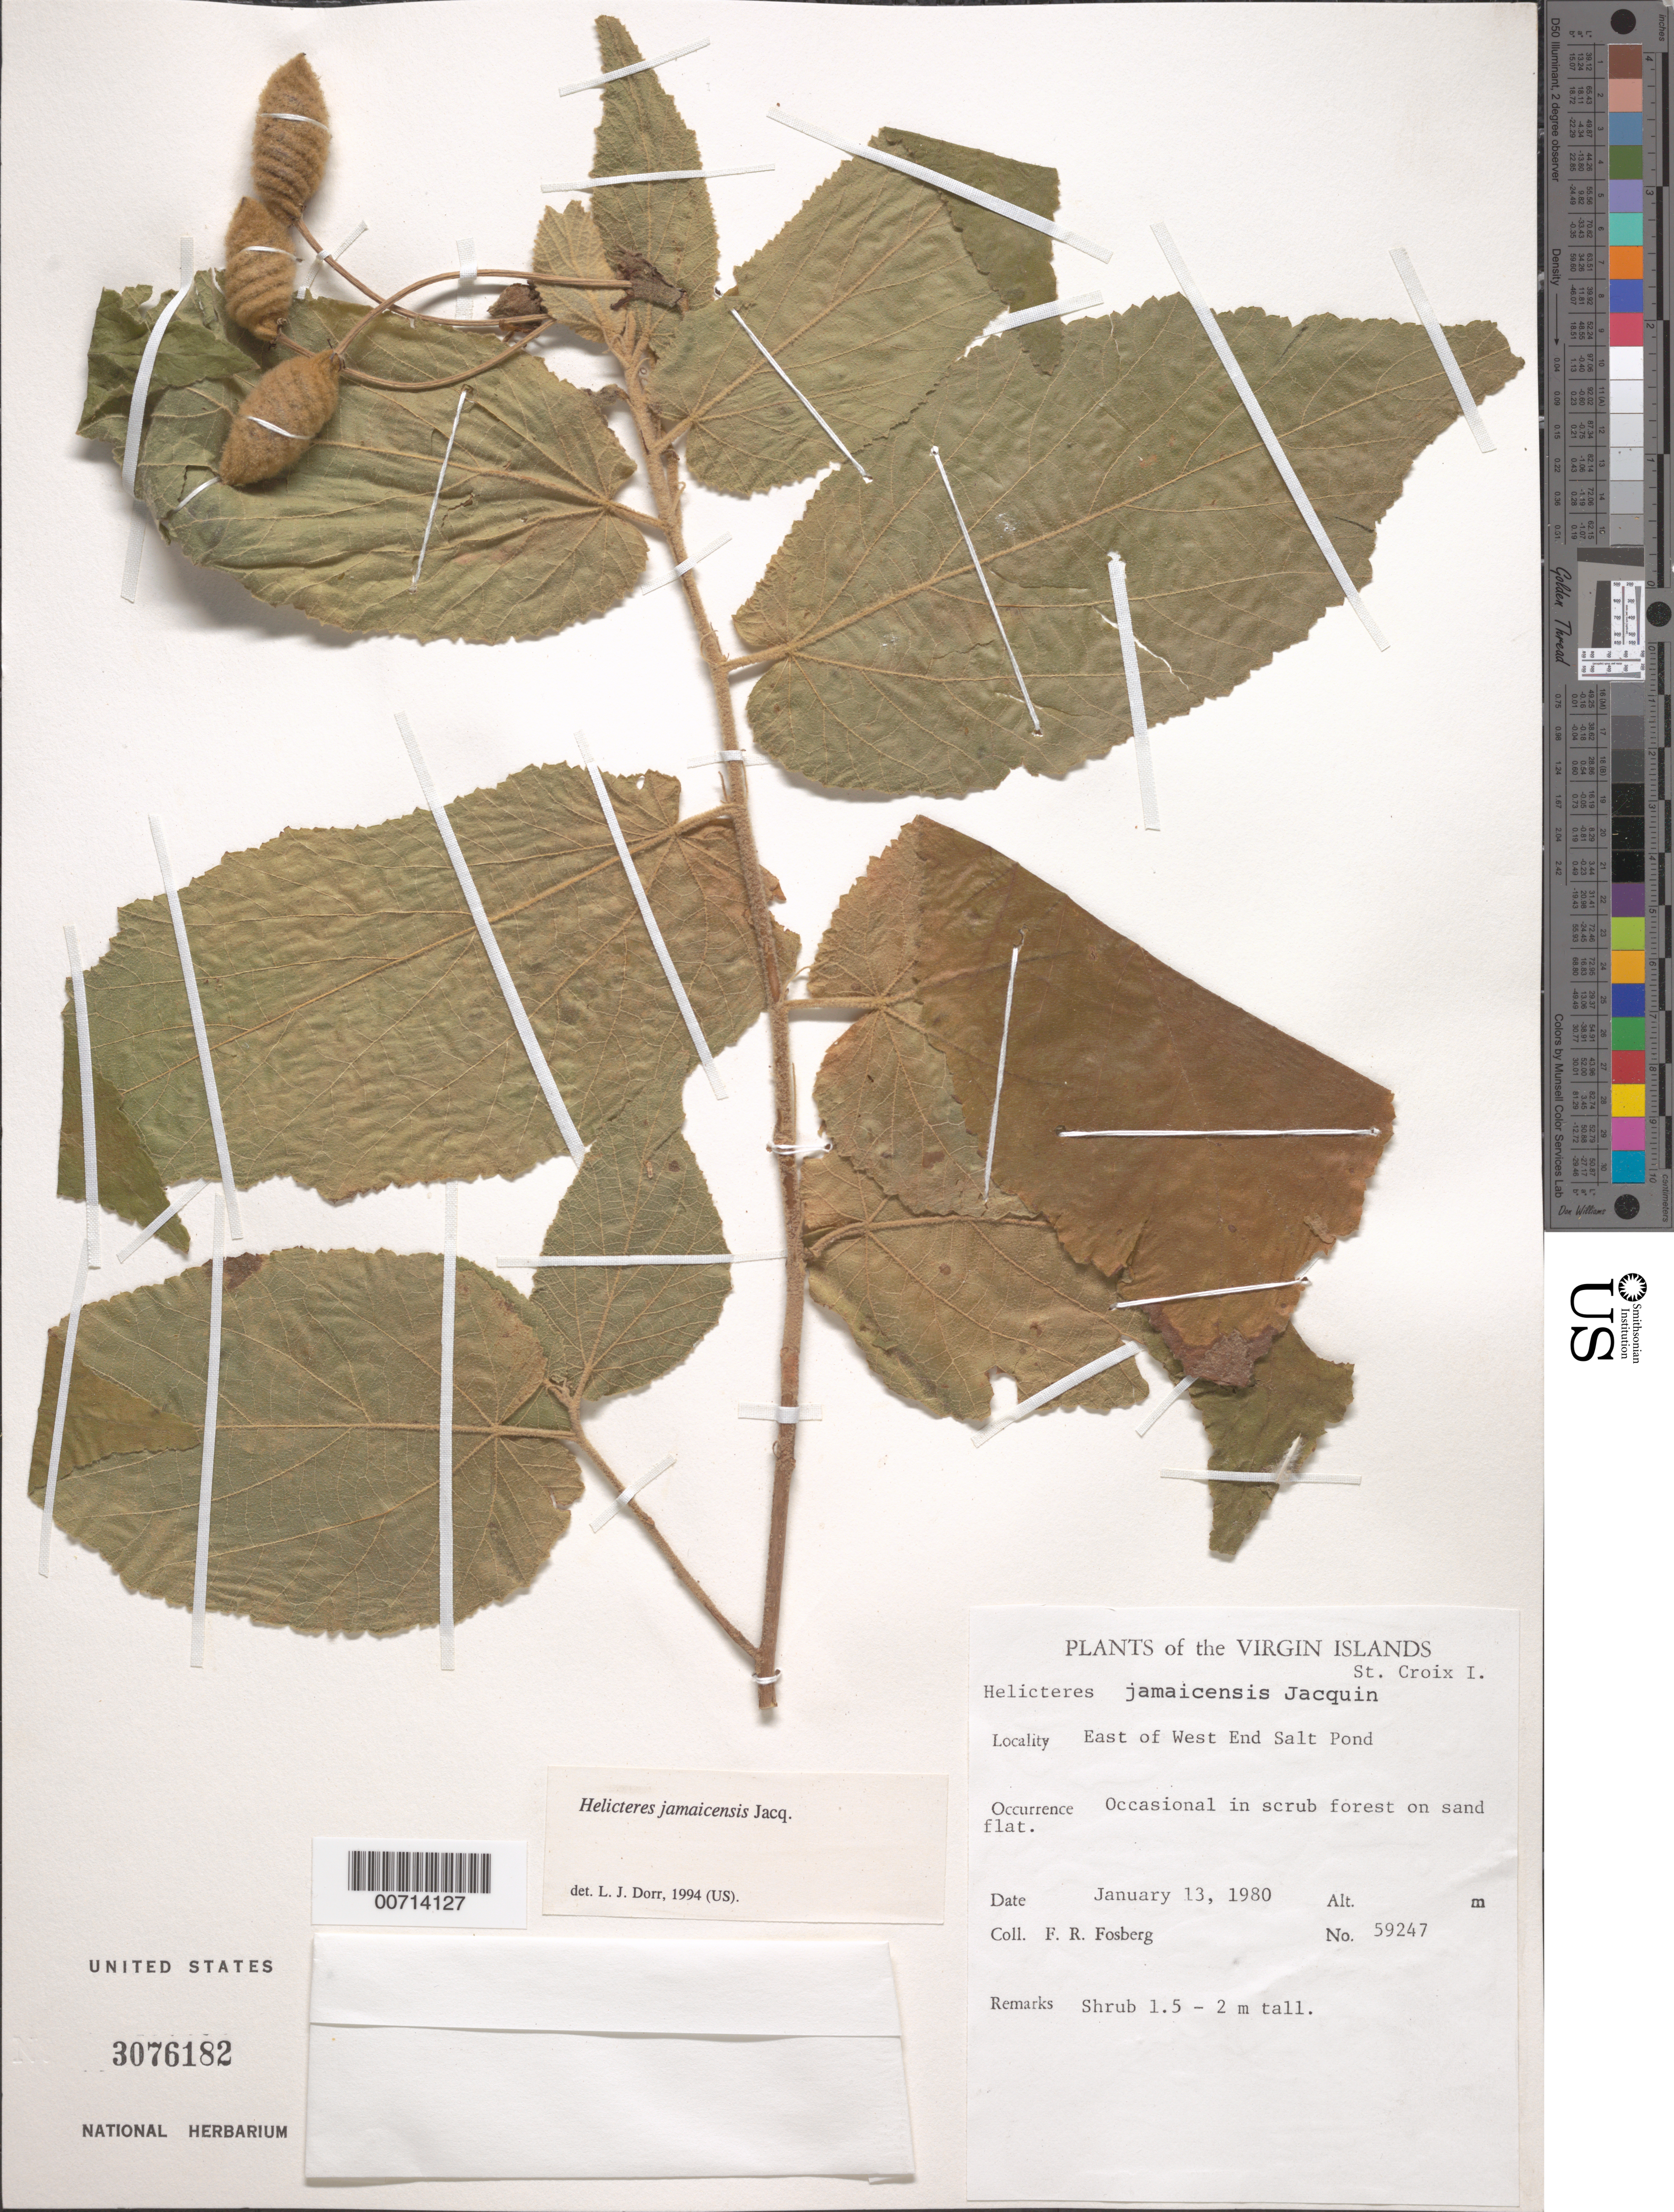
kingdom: Plantae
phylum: Tracheophyta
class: Magnoliopsida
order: Malvales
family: Malvaceae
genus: Helicteres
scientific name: Helicteres jamaicensis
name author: Jacq.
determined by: Dorr, L. J., (BOT), Smithsonian Institution - National Museum of Natural History (UNITED STATES)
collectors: F. R. Fosberg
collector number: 59247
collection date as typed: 13 Jan 1980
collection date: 1980-01-13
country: U.S. Virgin Islands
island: St. Croix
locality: East of West End Salt Pond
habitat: In scrub forest on sand flat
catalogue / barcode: US 3076182